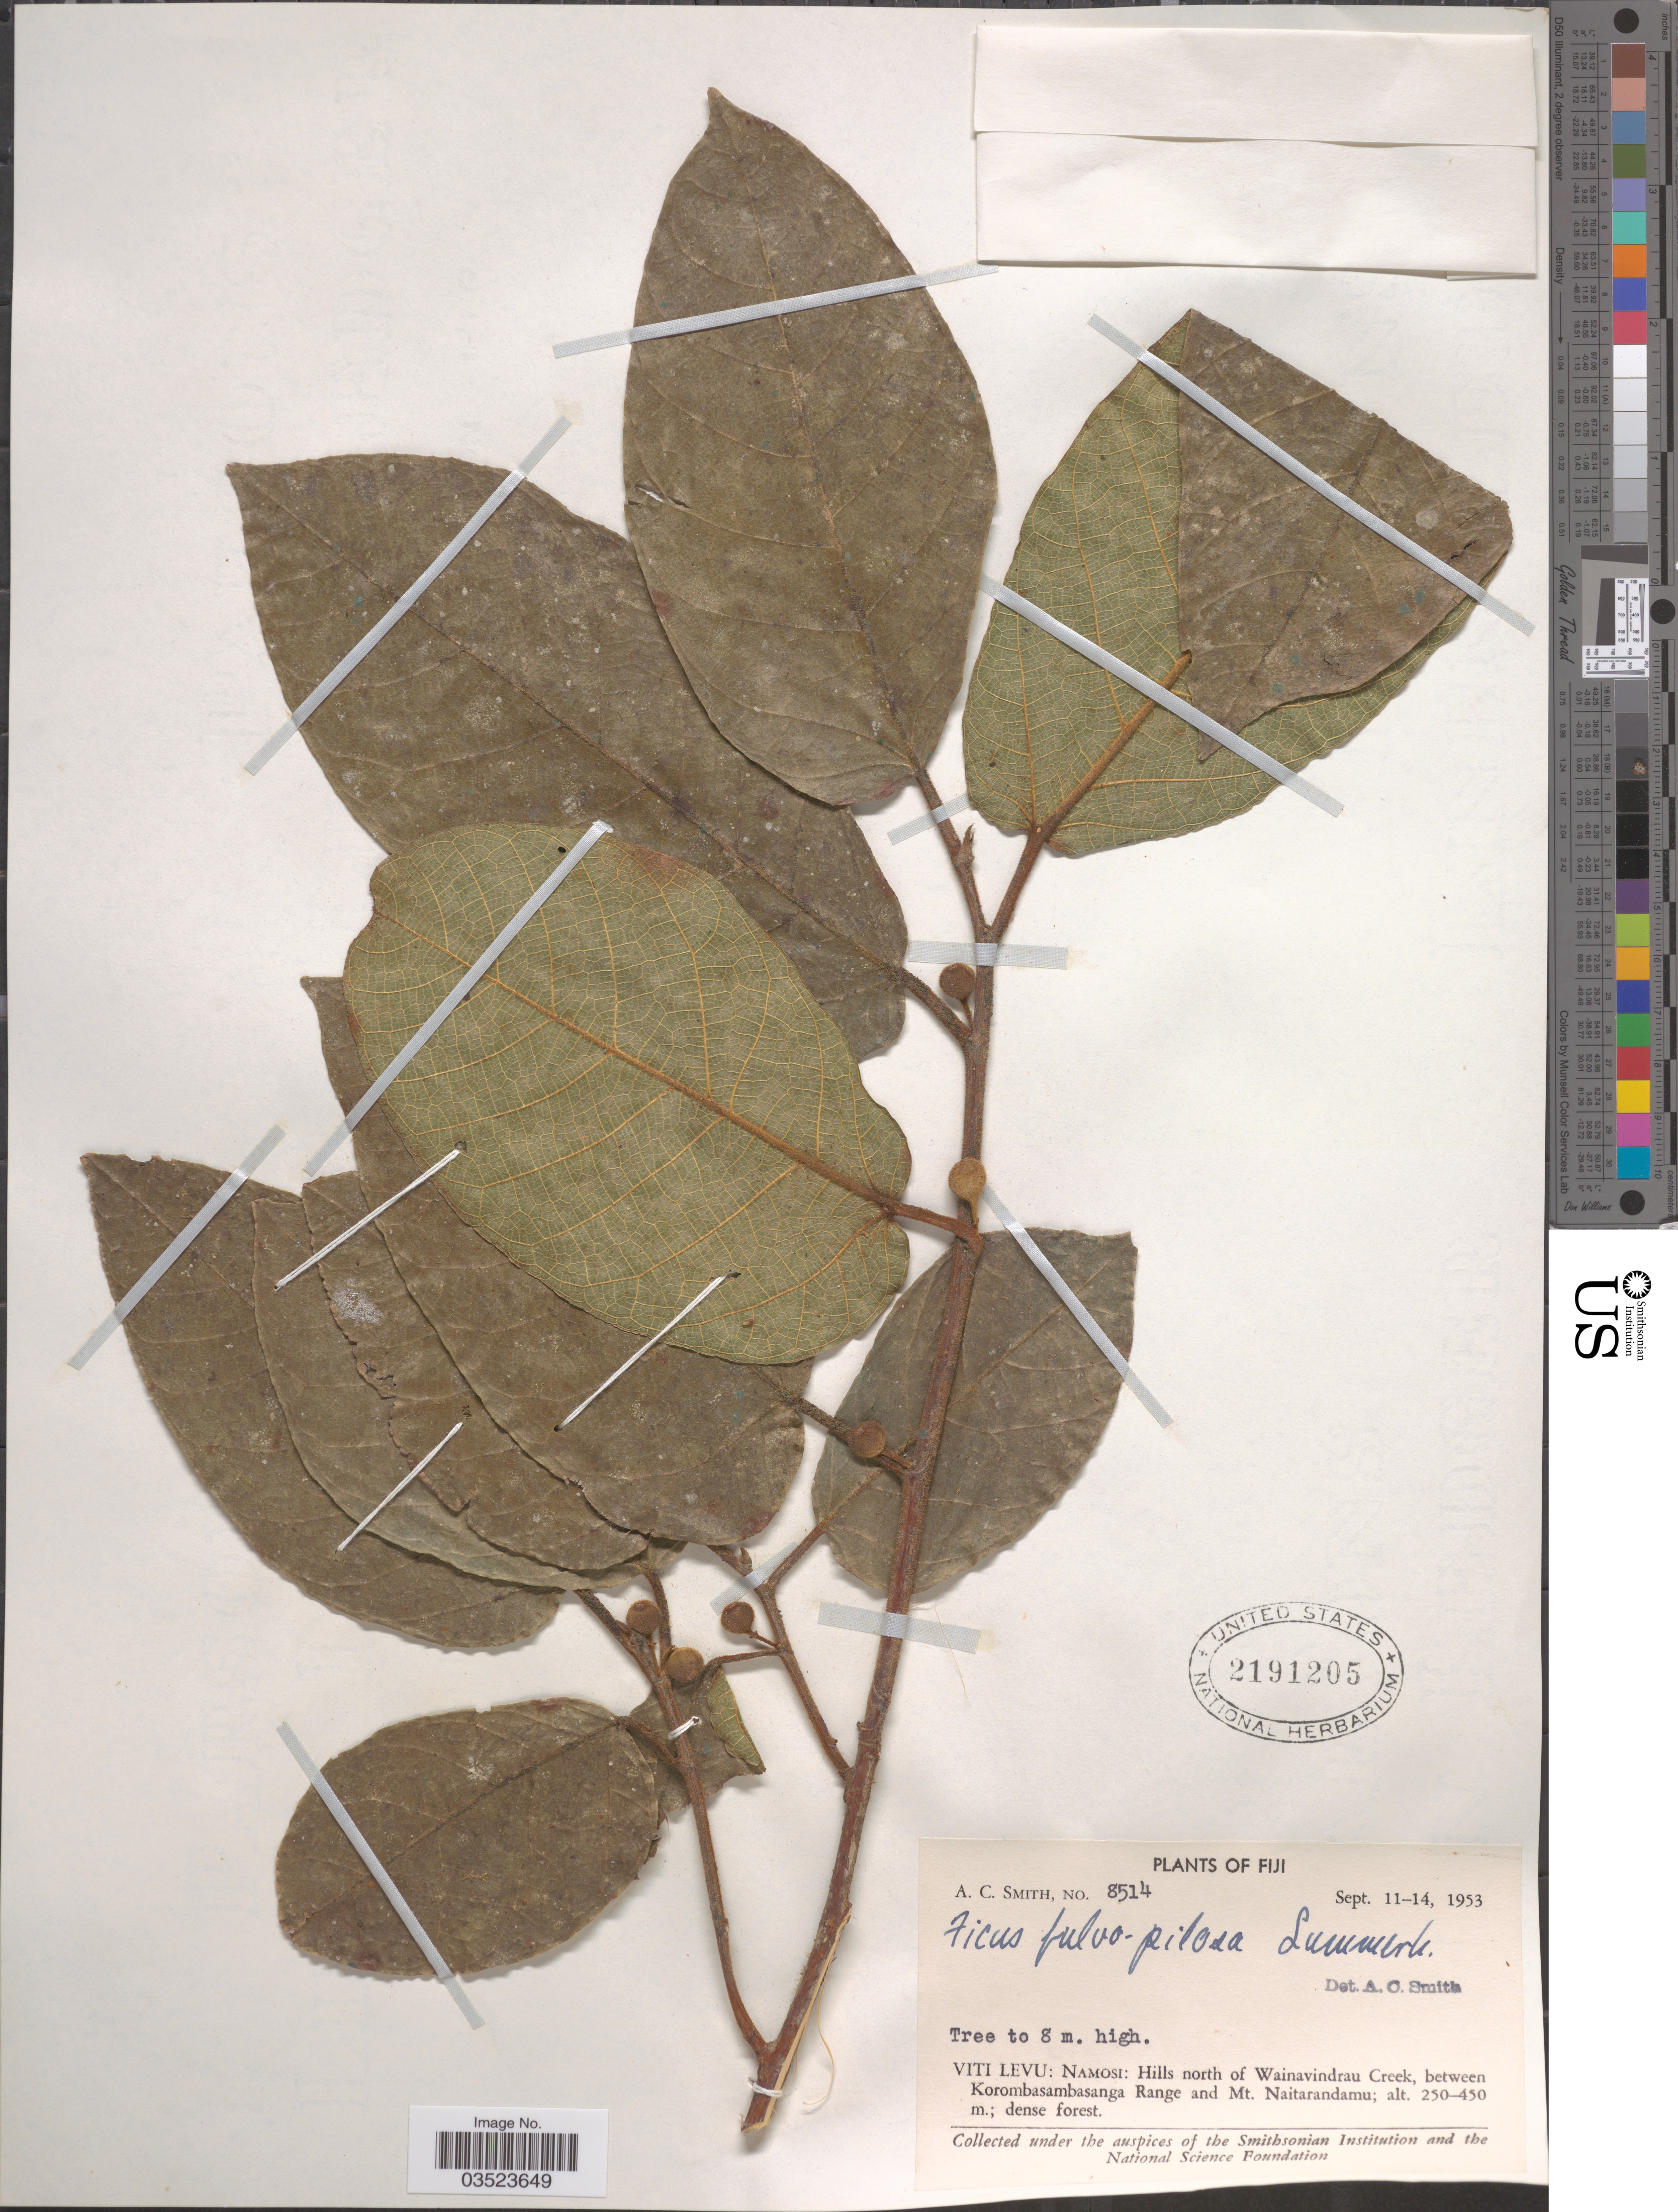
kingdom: Plantae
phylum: Tracheophyta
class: Magnoliopsida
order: Rosales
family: Moraceae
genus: Ficus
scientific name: Ficus fulvo-pilosa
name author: Summerh. in A.C. Sm.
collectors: A. C. Smith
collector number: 8514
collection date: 1953-09-11/1953-09-14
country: Fiji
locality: Viti Levu: Namosi: Hills north of Wainavindrau Creek, between Korombasambasanga Range and Mt. Naitarandamu.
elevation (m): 250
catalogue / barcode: US 2191205